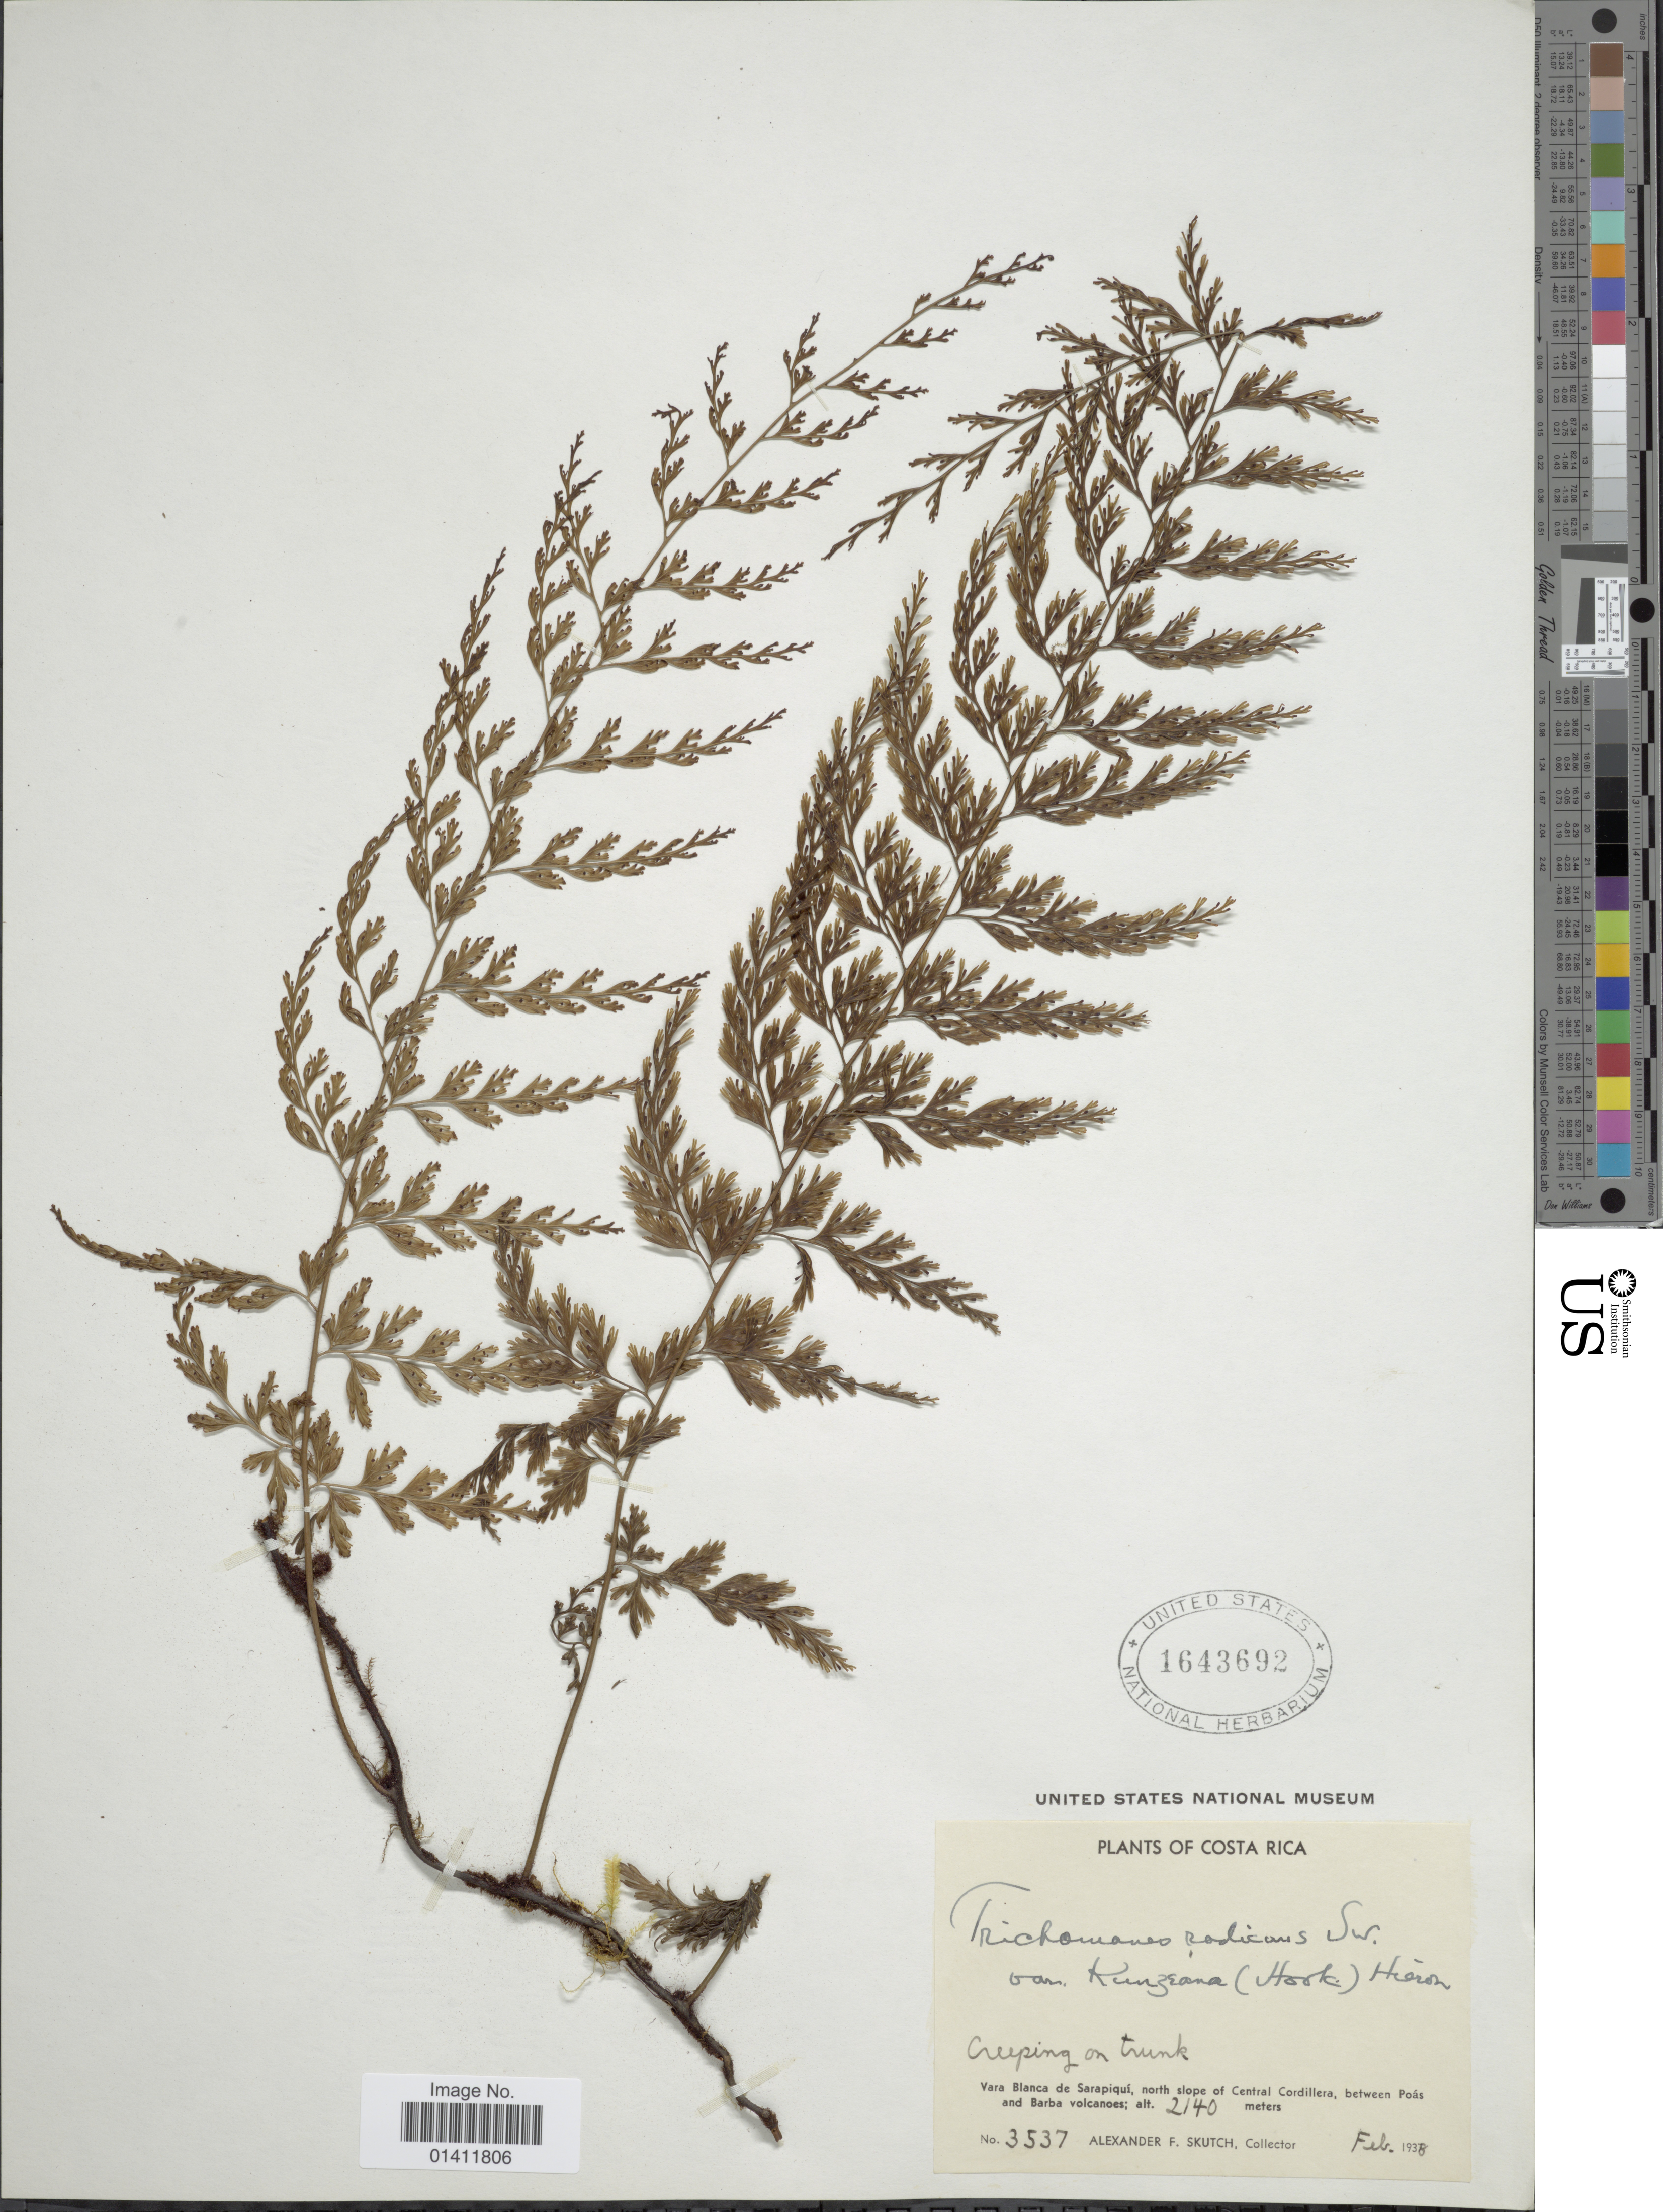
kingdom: Plantae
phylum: Tracheophyta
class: Polypodiopsida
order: Hymenophyllales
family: Hymenophyllaceae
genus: Vandenboschia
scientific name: Vandenboschia radicans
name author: (Sw.) Copel.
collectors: A. F. Skutch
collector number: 3537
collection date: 1938-02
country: Costa Rica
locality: Vara Blanca de Sarapiqui, North slope of Central Cordillera, between Poas and Barba volcanoes.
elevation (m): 2140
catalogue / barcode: US 1643692